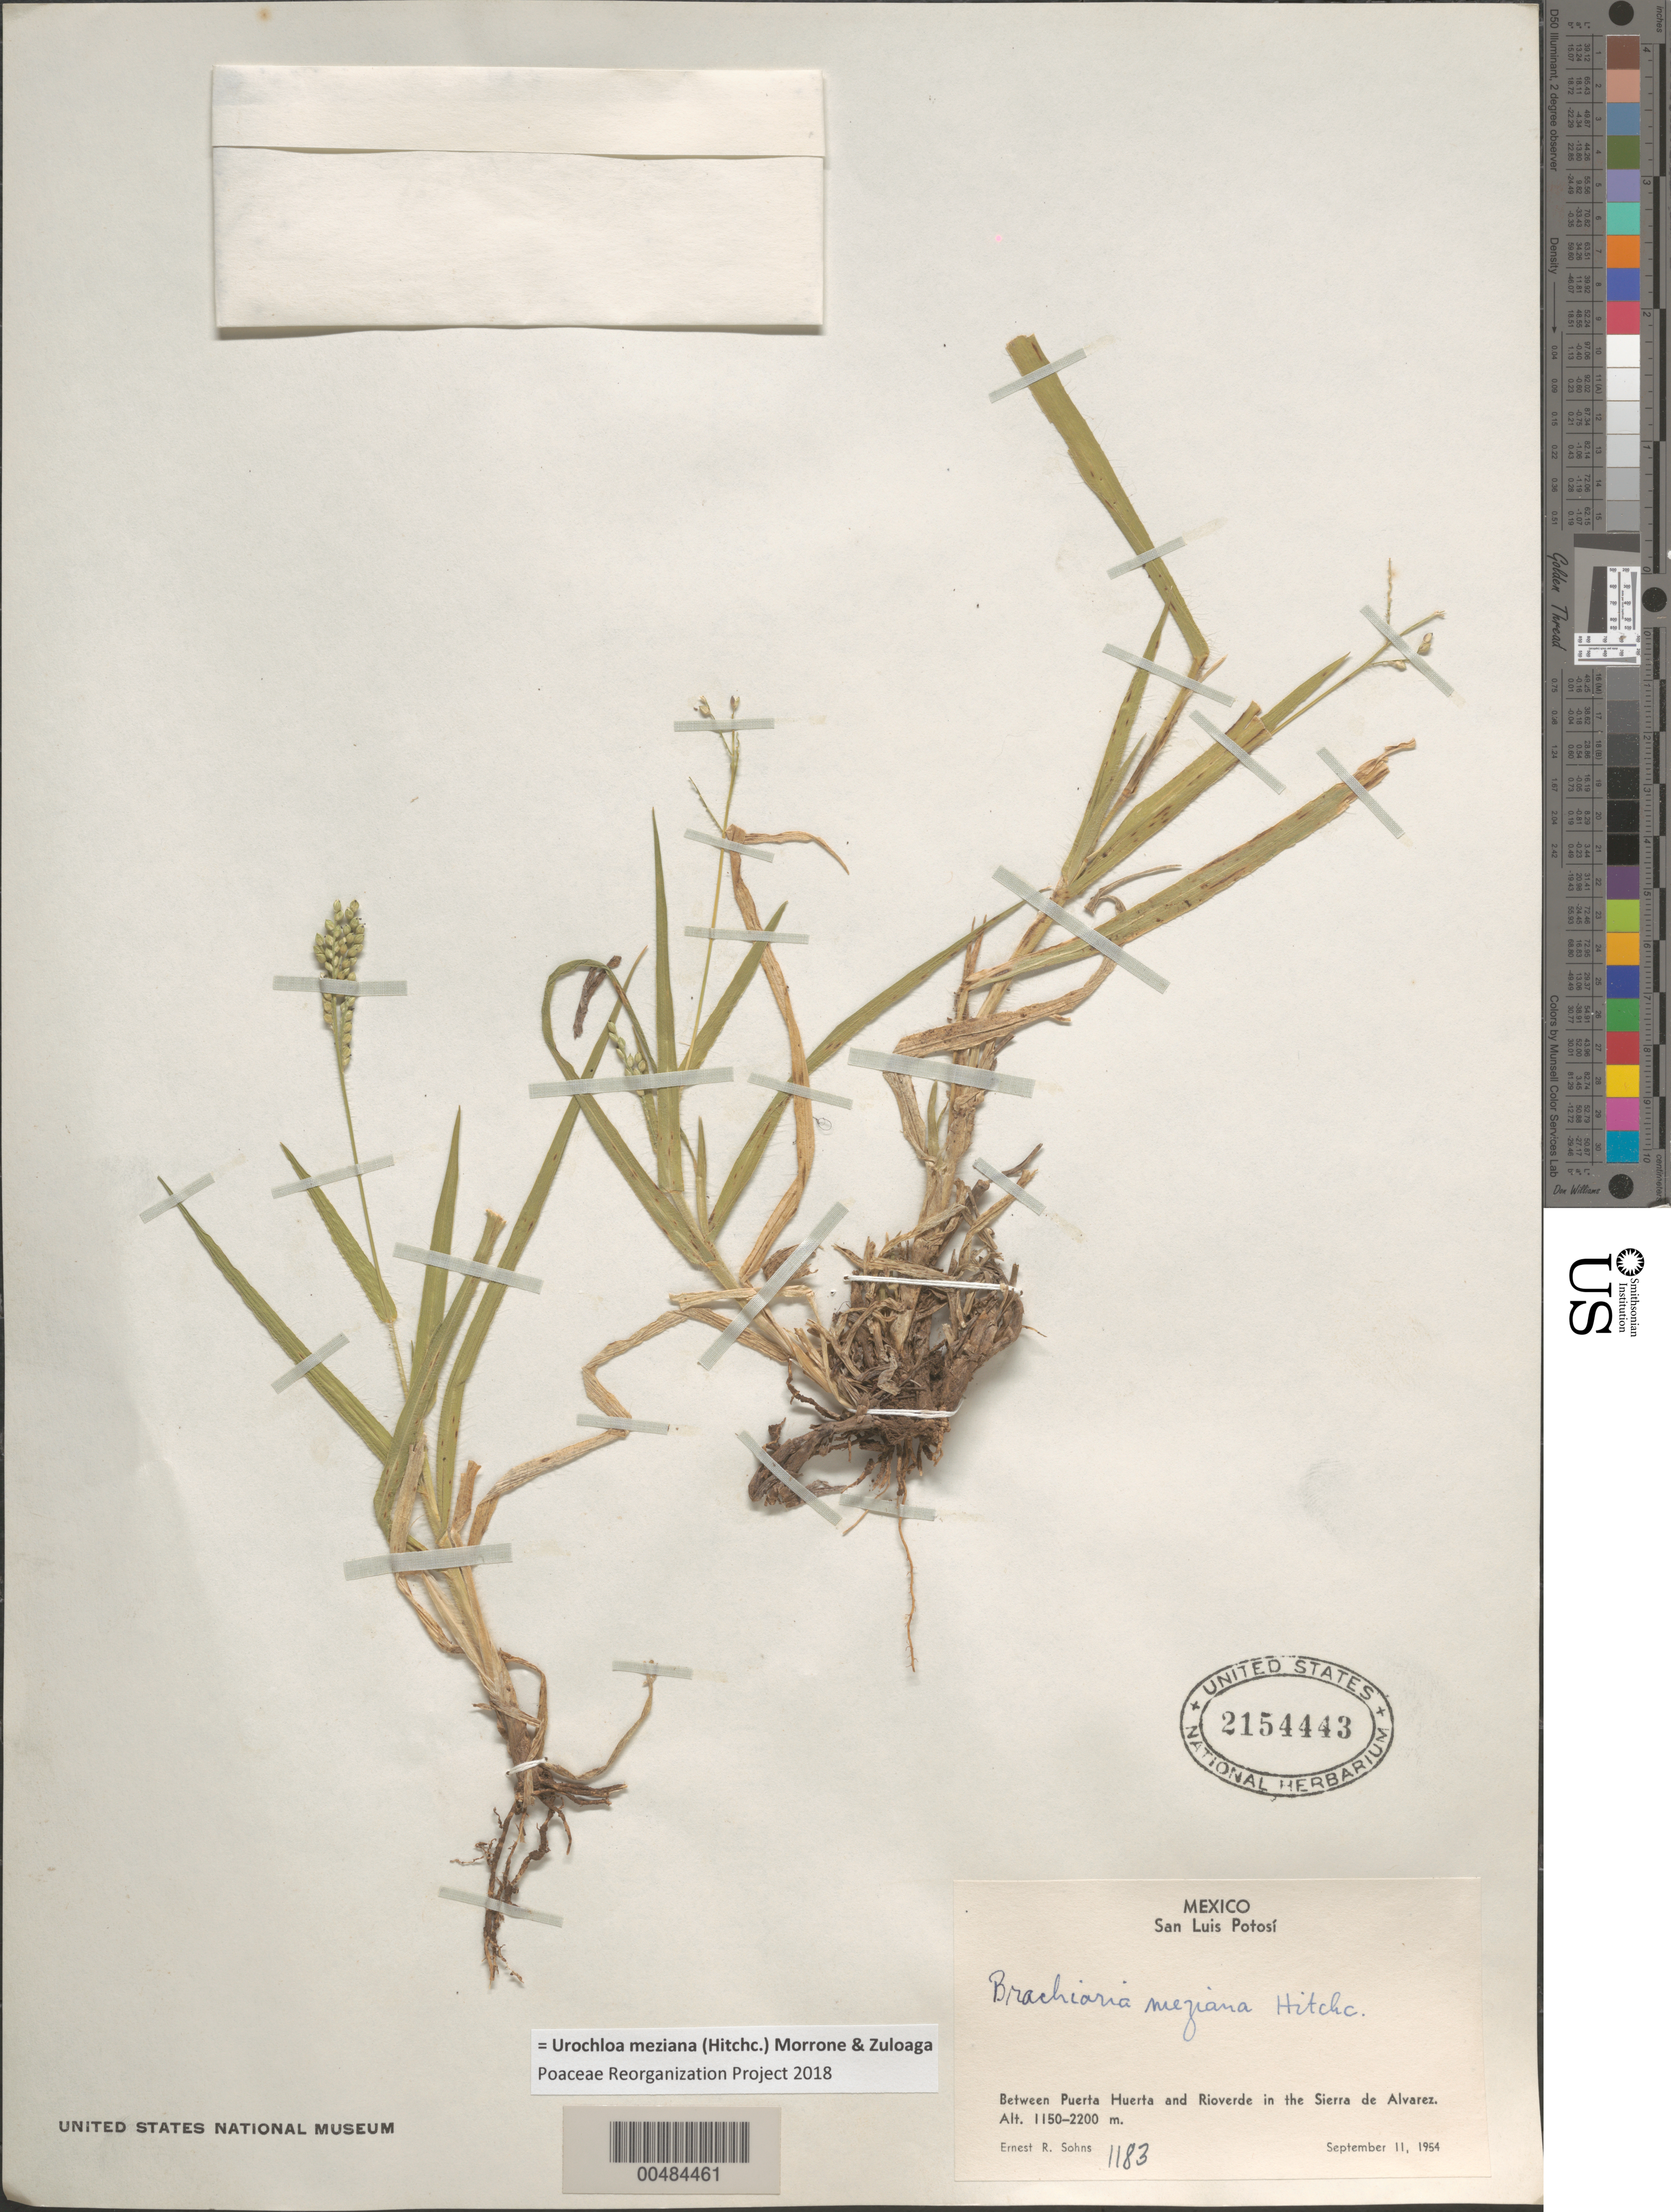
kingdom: Plantae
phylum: Tracheophyta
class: Liliopsida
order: Poales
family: Poaceae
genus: Brachiaria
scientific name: Brachiaria meziana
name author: Hitchc.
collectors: E. R. Sohns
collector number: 1183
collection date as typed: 11 Sep 1954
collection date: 1954-09-11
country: Mexico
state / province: San Luis Potosi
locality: Between Puerta Huerta and Rioverde in the Sierra de Alvarez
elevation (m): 1150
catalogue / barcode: US 2154443